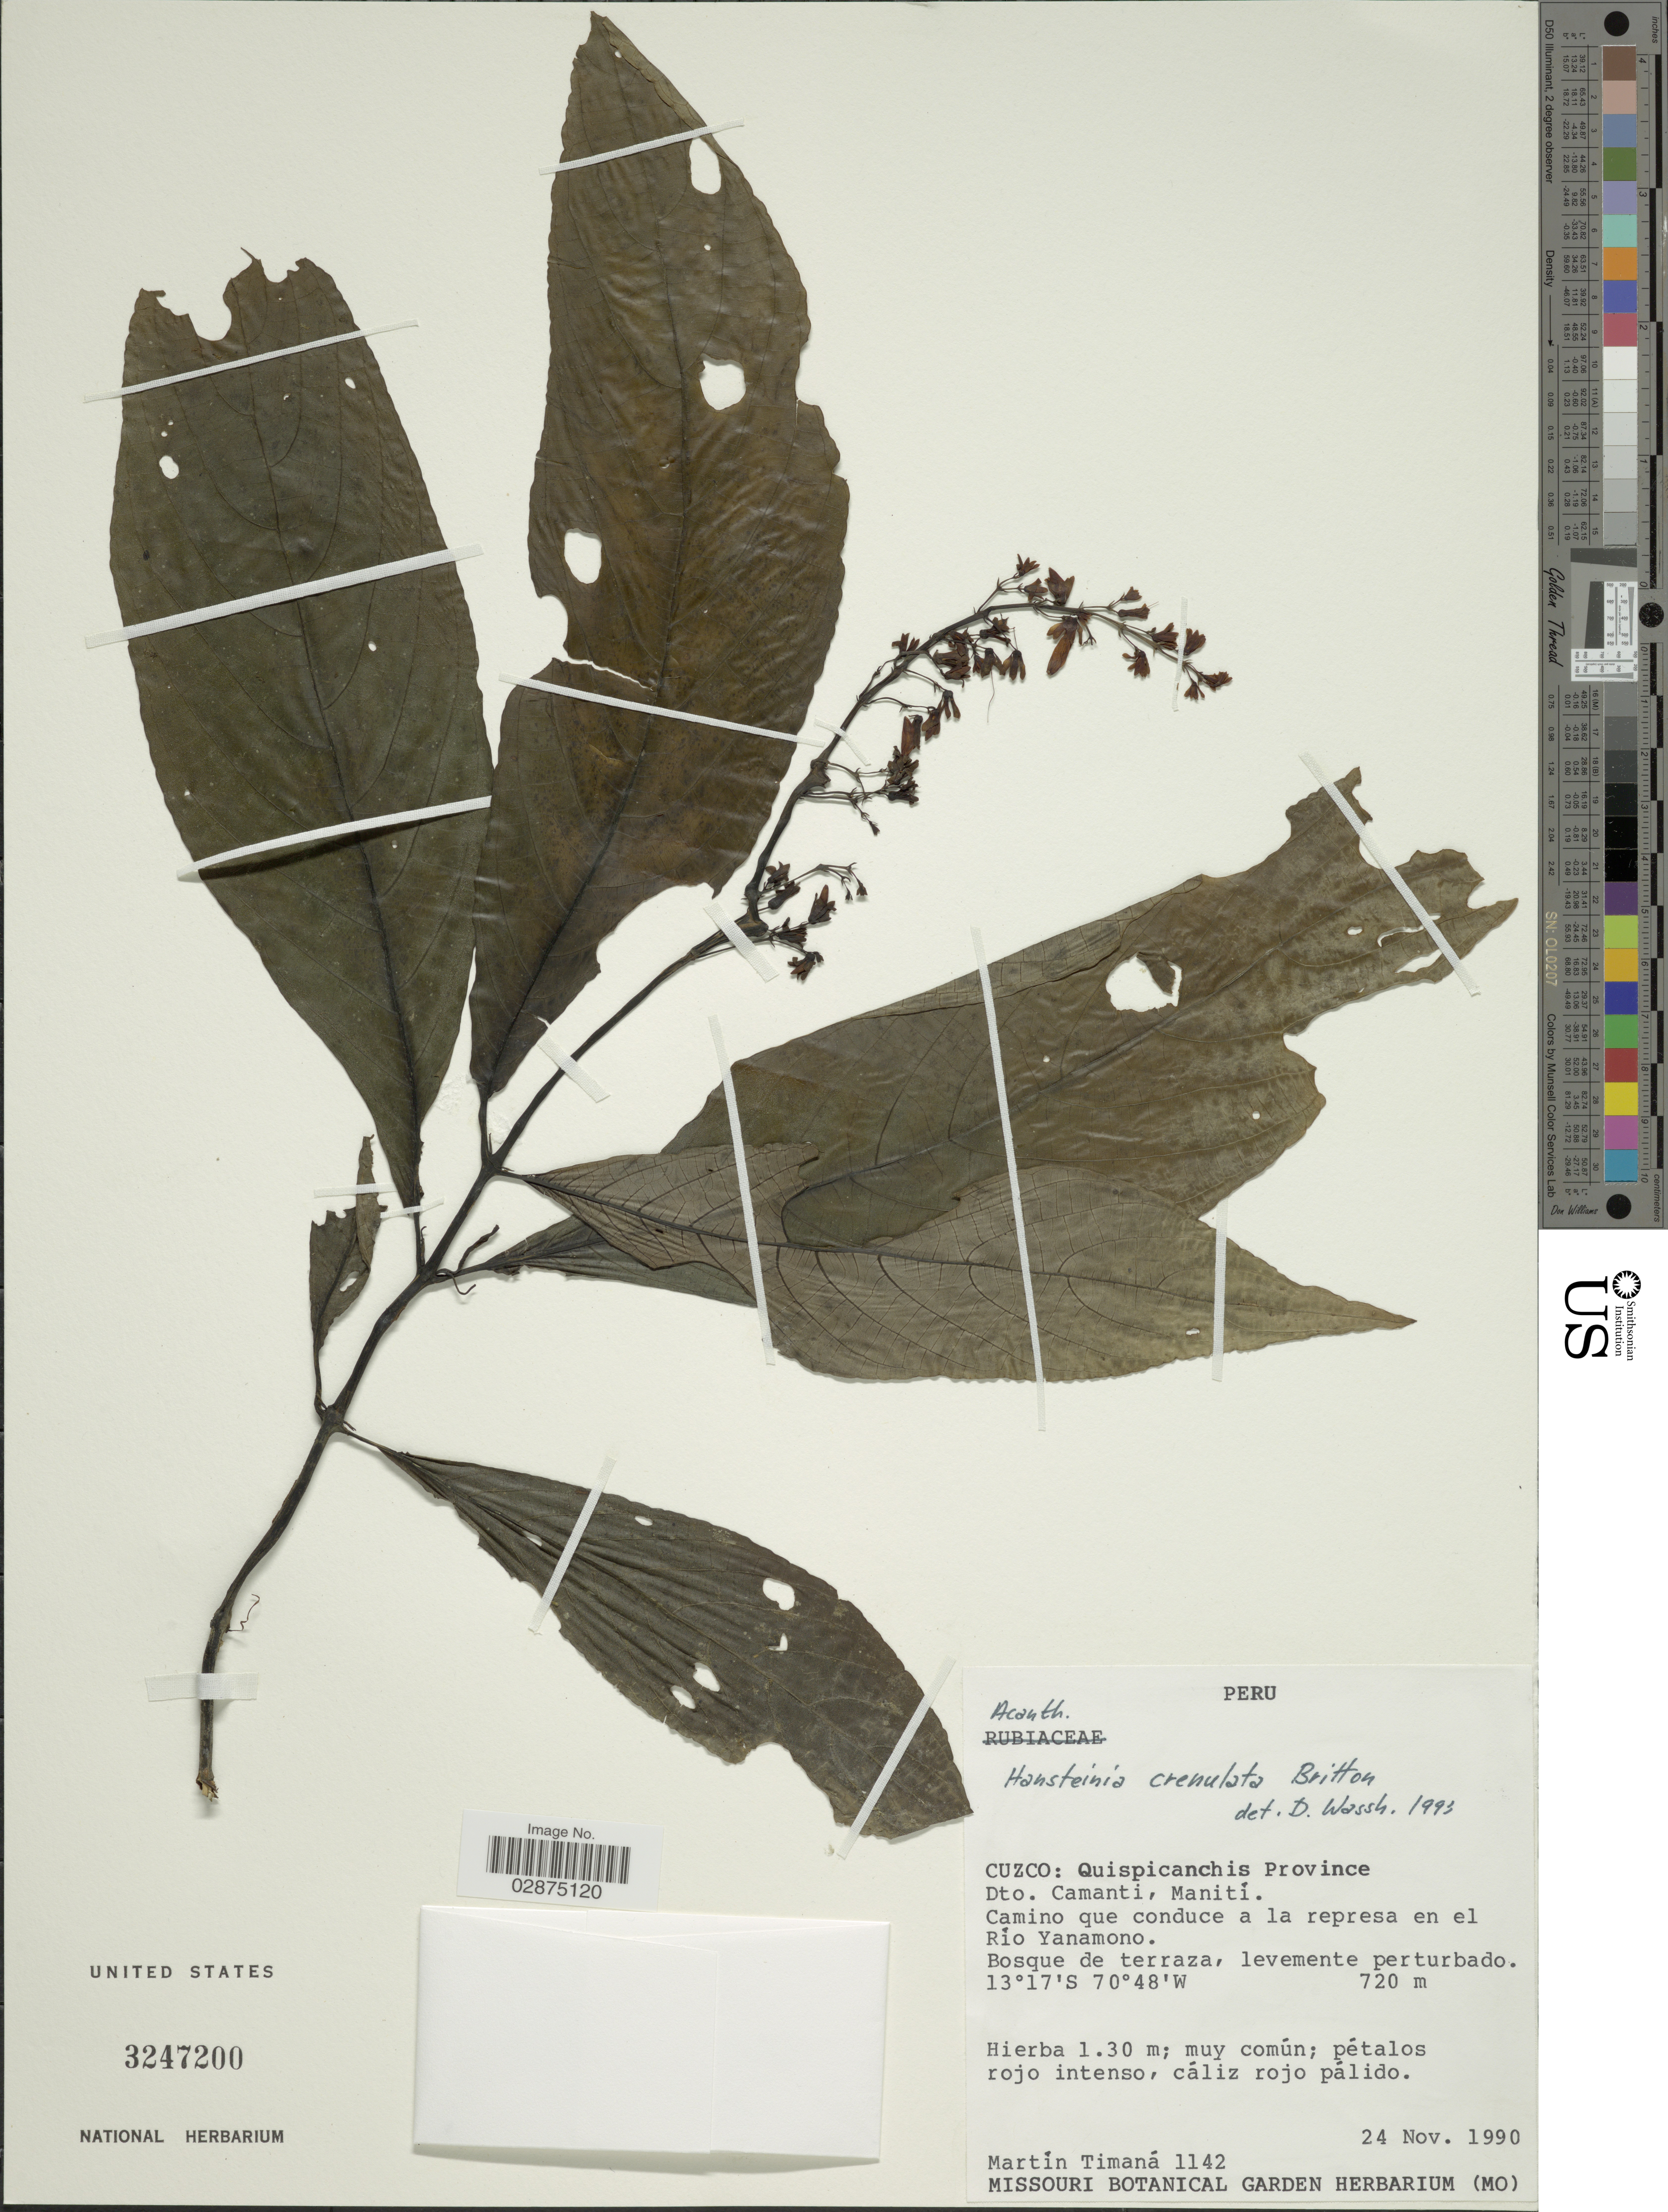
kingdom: Plantae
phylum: Tracheophyta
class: Magnoliopsida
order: Lamiales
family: Acanthaceae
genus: Hansteinia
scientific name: Hansteinia crenulata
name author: Britton ex Rusby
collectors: M. E. Timaná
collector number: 1142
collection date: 1990-11-24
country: Peru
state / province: Cusco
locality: Quispichanchis Province. Dto. Camanti, Manití. Camino que conduce a la represa en el Río Yanamono.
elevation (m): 720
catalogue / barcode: US 3247200